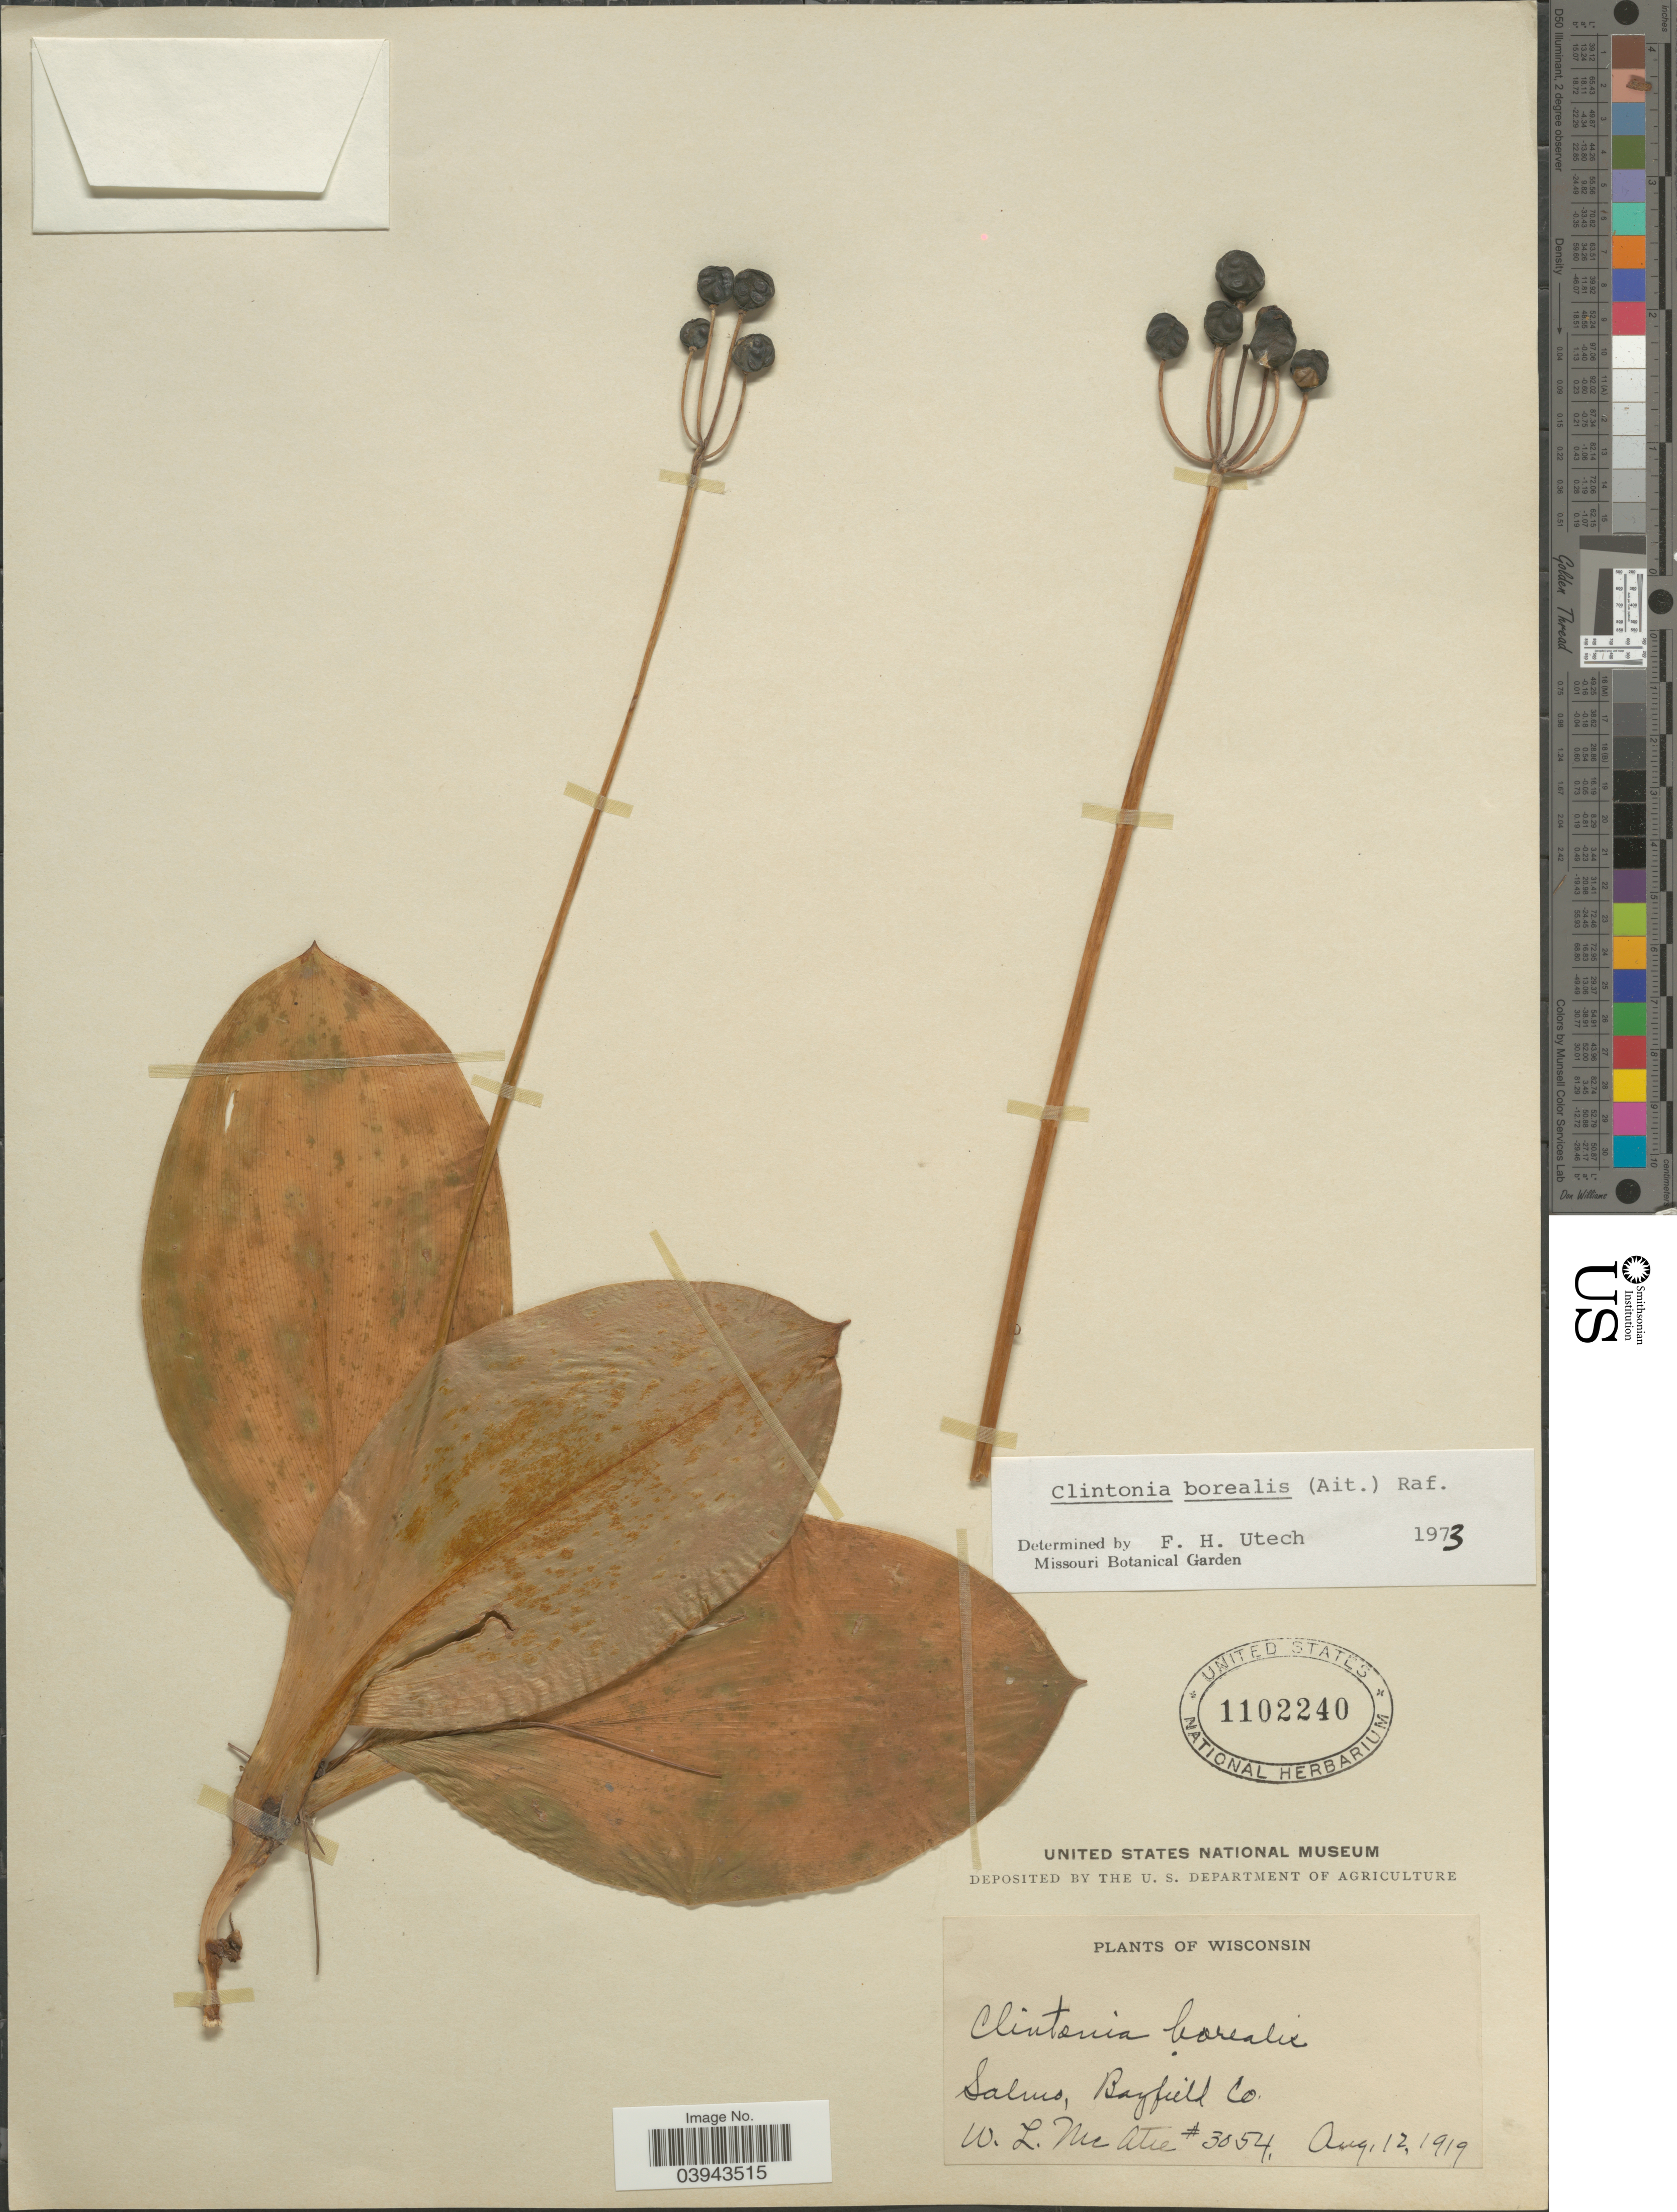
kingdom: Plantae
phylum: Tracheophyta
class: Liliopsida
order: Liliales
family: Liliaceae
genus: Clintonia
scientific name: Clintonia borealis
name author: (Aiton) Raf.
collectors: W. McAtee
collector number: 3054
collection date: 1919-08-12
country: United States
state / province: Wisconsin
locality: Salmo, Bayfield Co.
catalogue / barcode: US 1102240